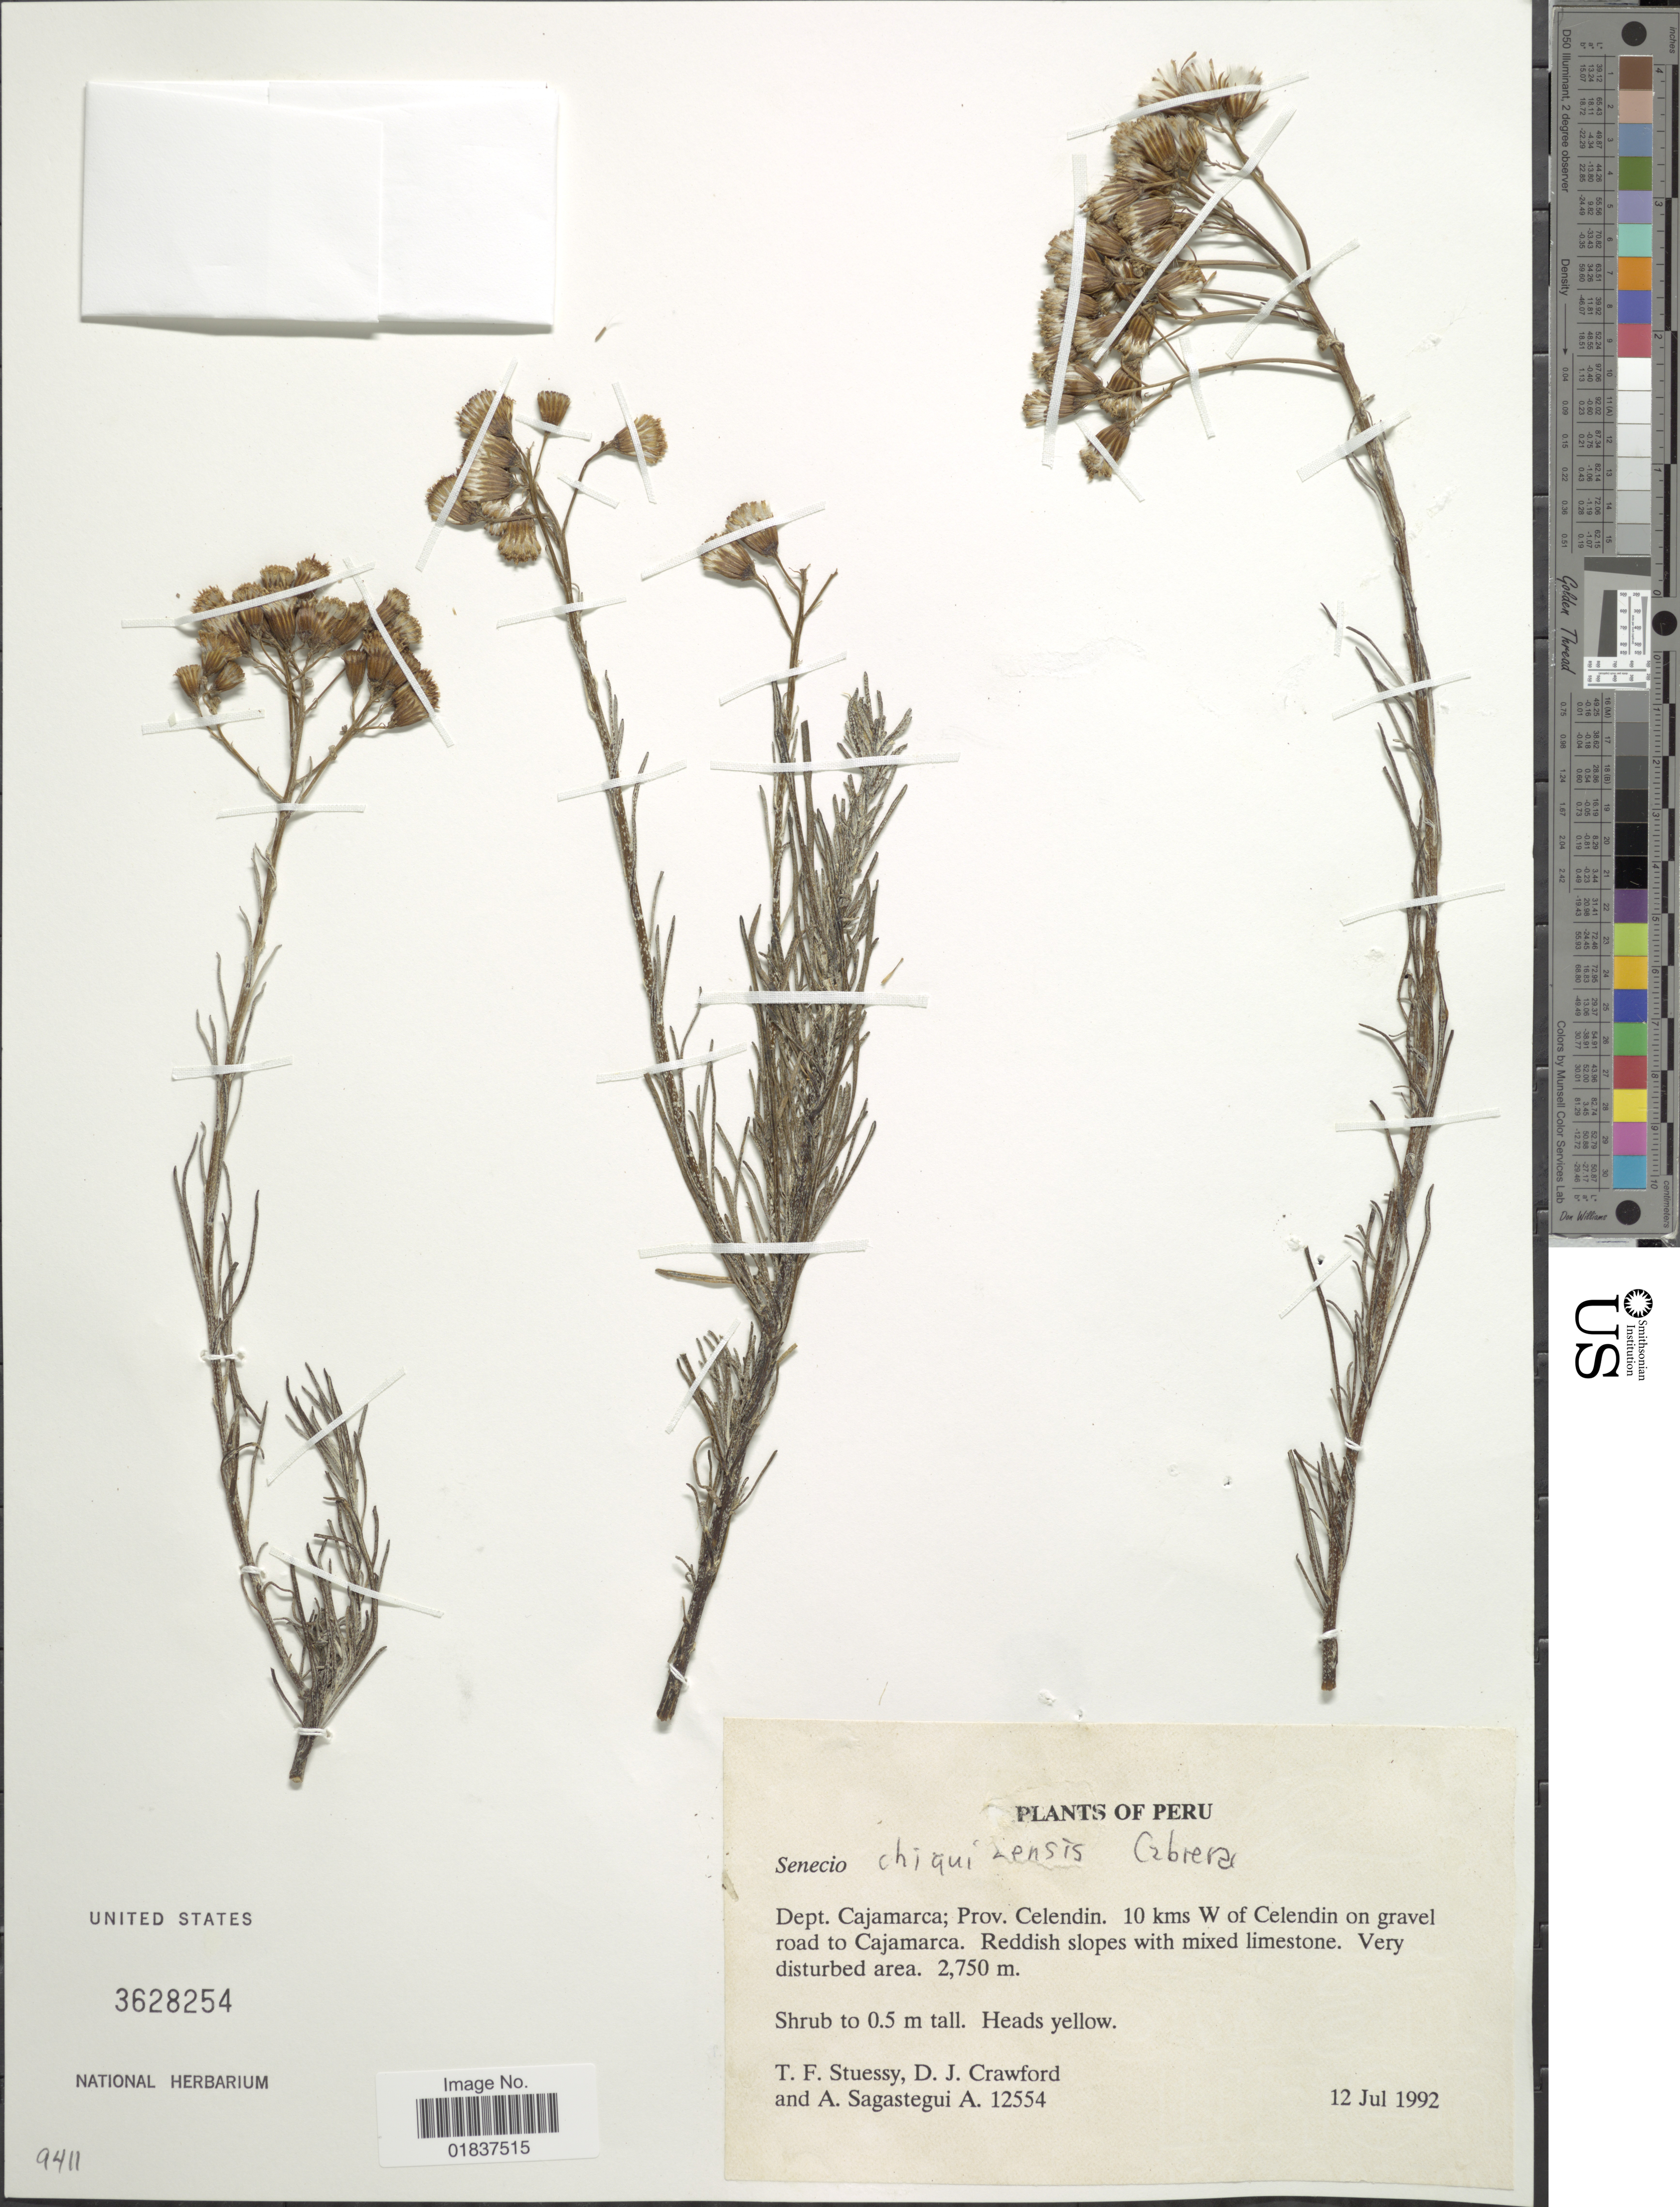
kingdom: Plantae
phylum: Tracheophyta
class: Magnoliopsida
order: Asterales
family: Asteraceae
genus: Senecio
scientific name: Senecio chiquianensis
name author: Cabrera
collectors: T. Steussy, D. Crawford & A. Sagástegui A.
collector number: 12554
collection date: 1992-07-12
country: Peru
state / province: Cajamarca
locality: Dept. Cajamarca; Prov. Celendin. 10 kms W of Celendin on gravel road to Cajamarca.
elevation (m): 2750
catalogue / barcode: US 3628254